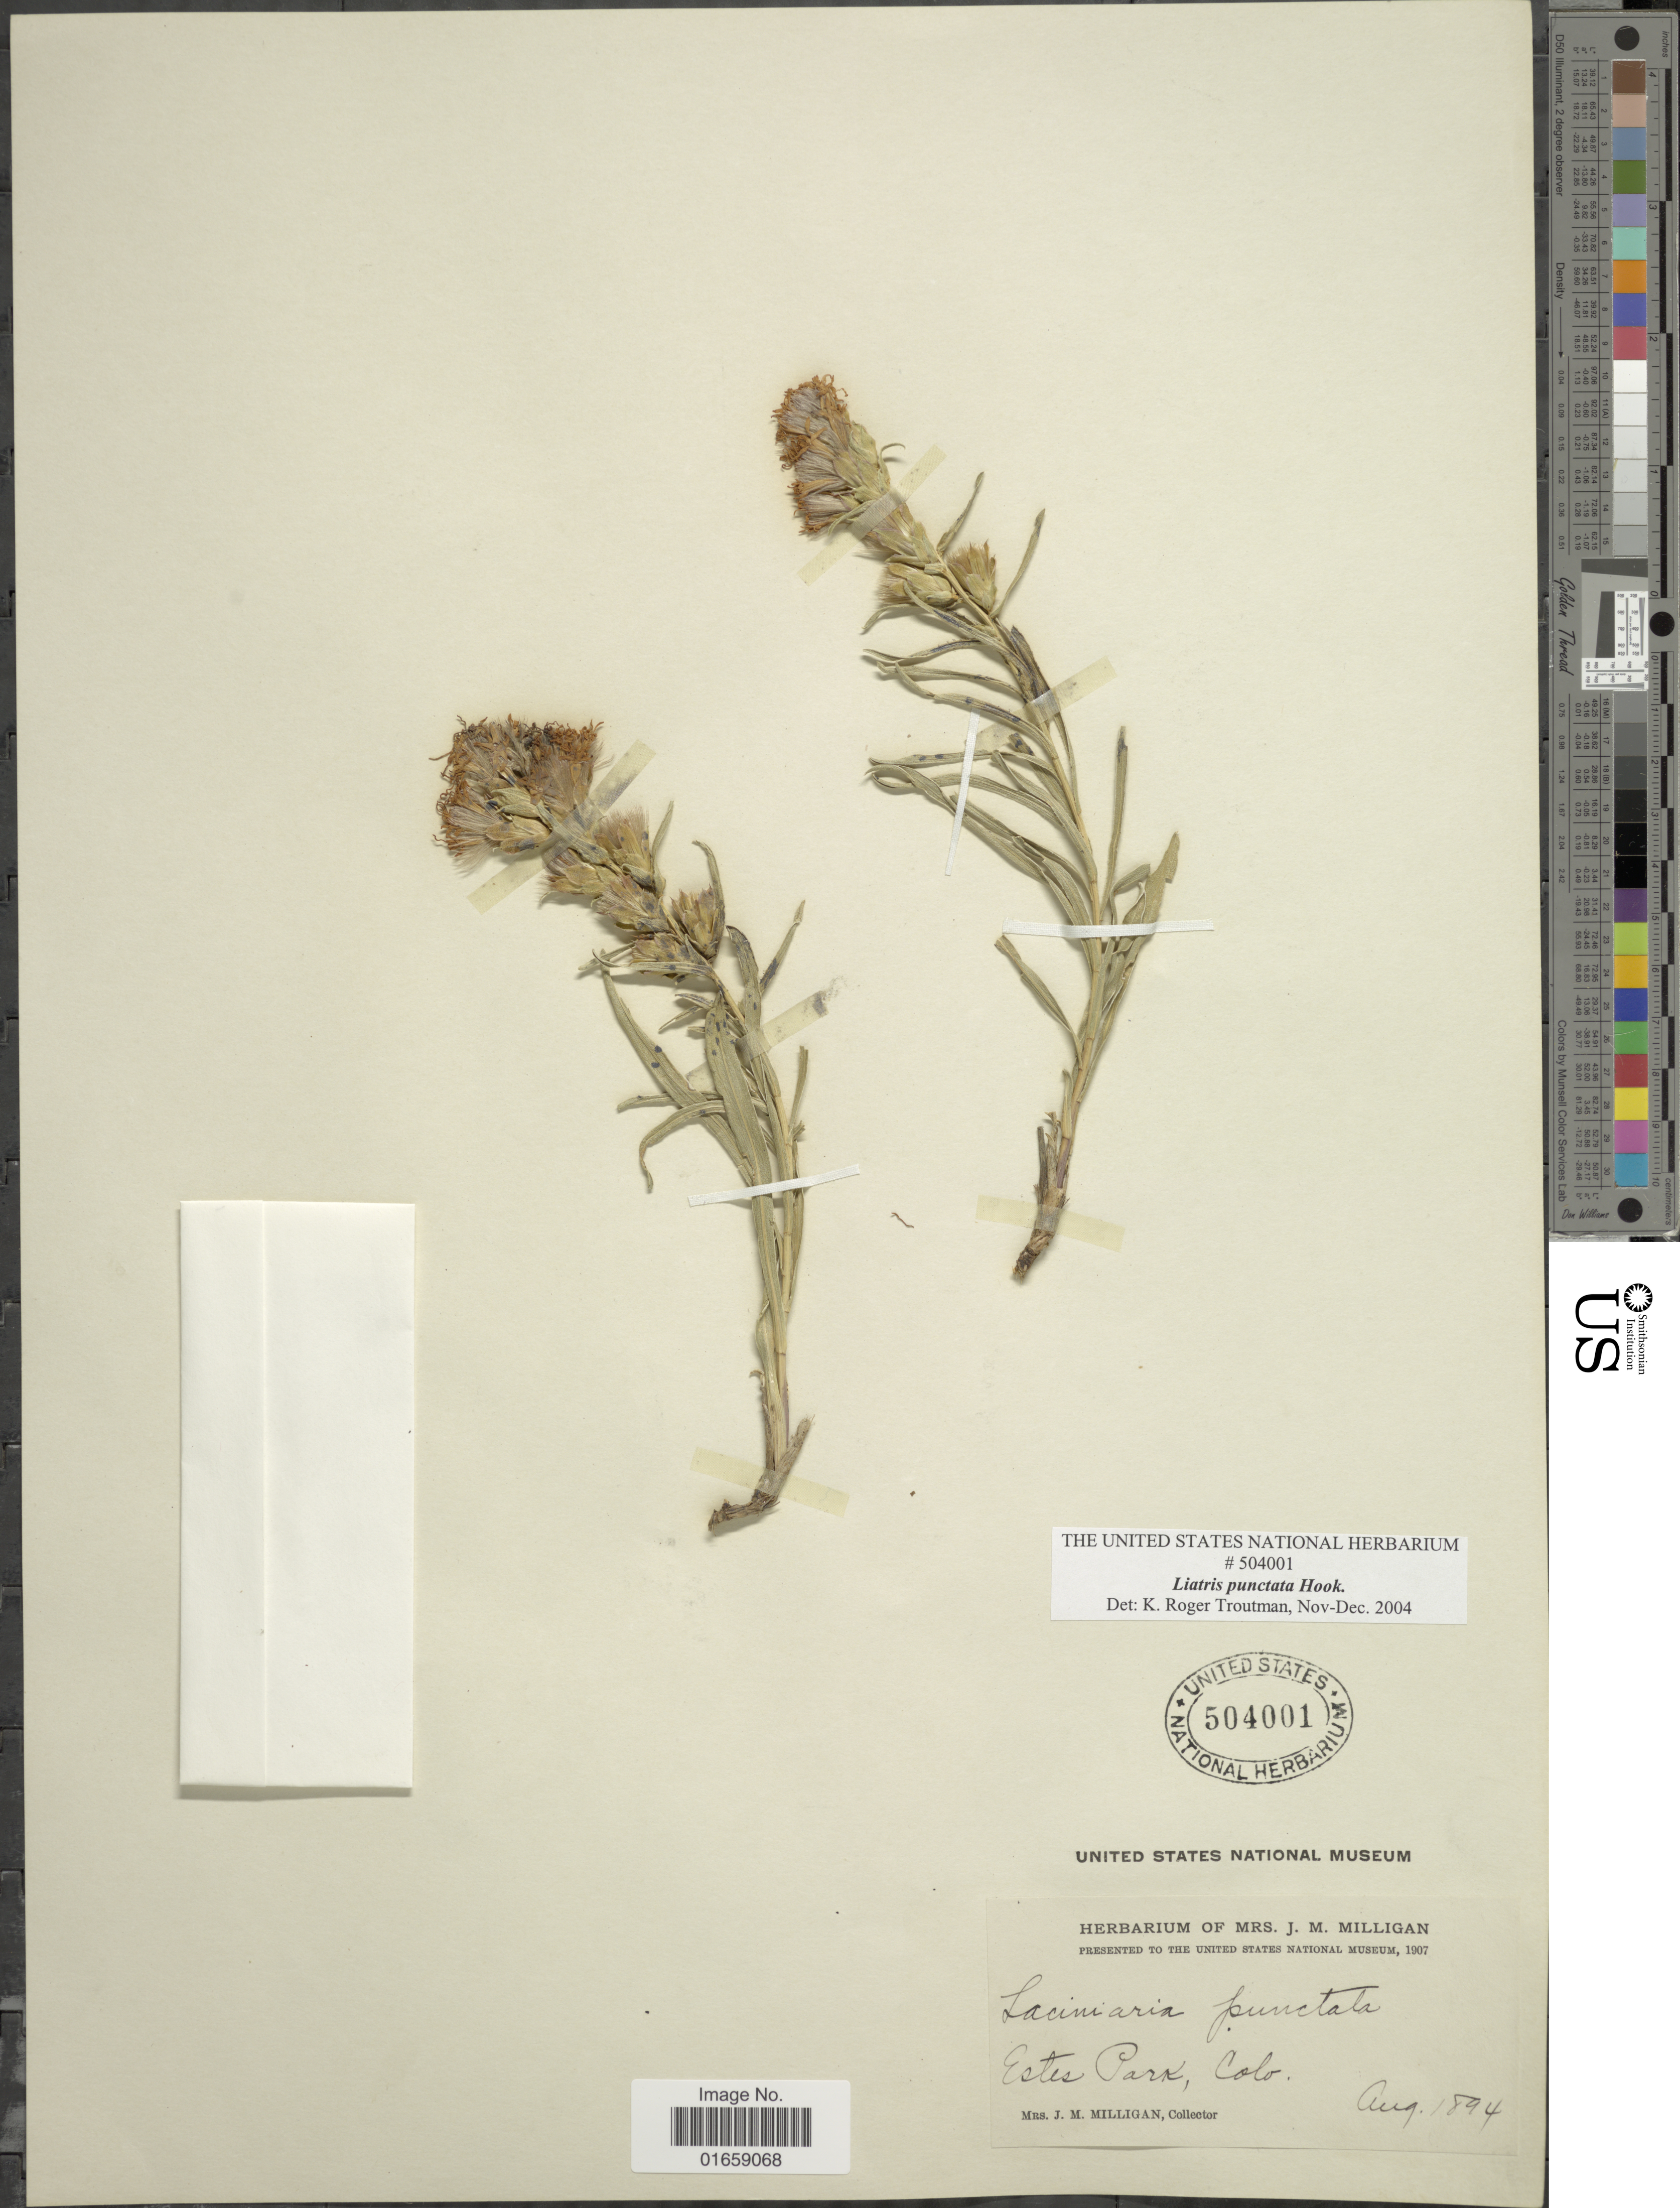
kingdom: Plantae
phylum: Tracheophyta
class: Magnoliopsida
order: Asterales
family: Asteraceae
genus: Liatris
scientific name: Liatris punctata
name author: Hook.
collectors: J. M. Milligan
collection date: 1894-08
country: United States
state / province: Colorado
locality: Estes Park, Colo.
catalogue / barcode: US 504001